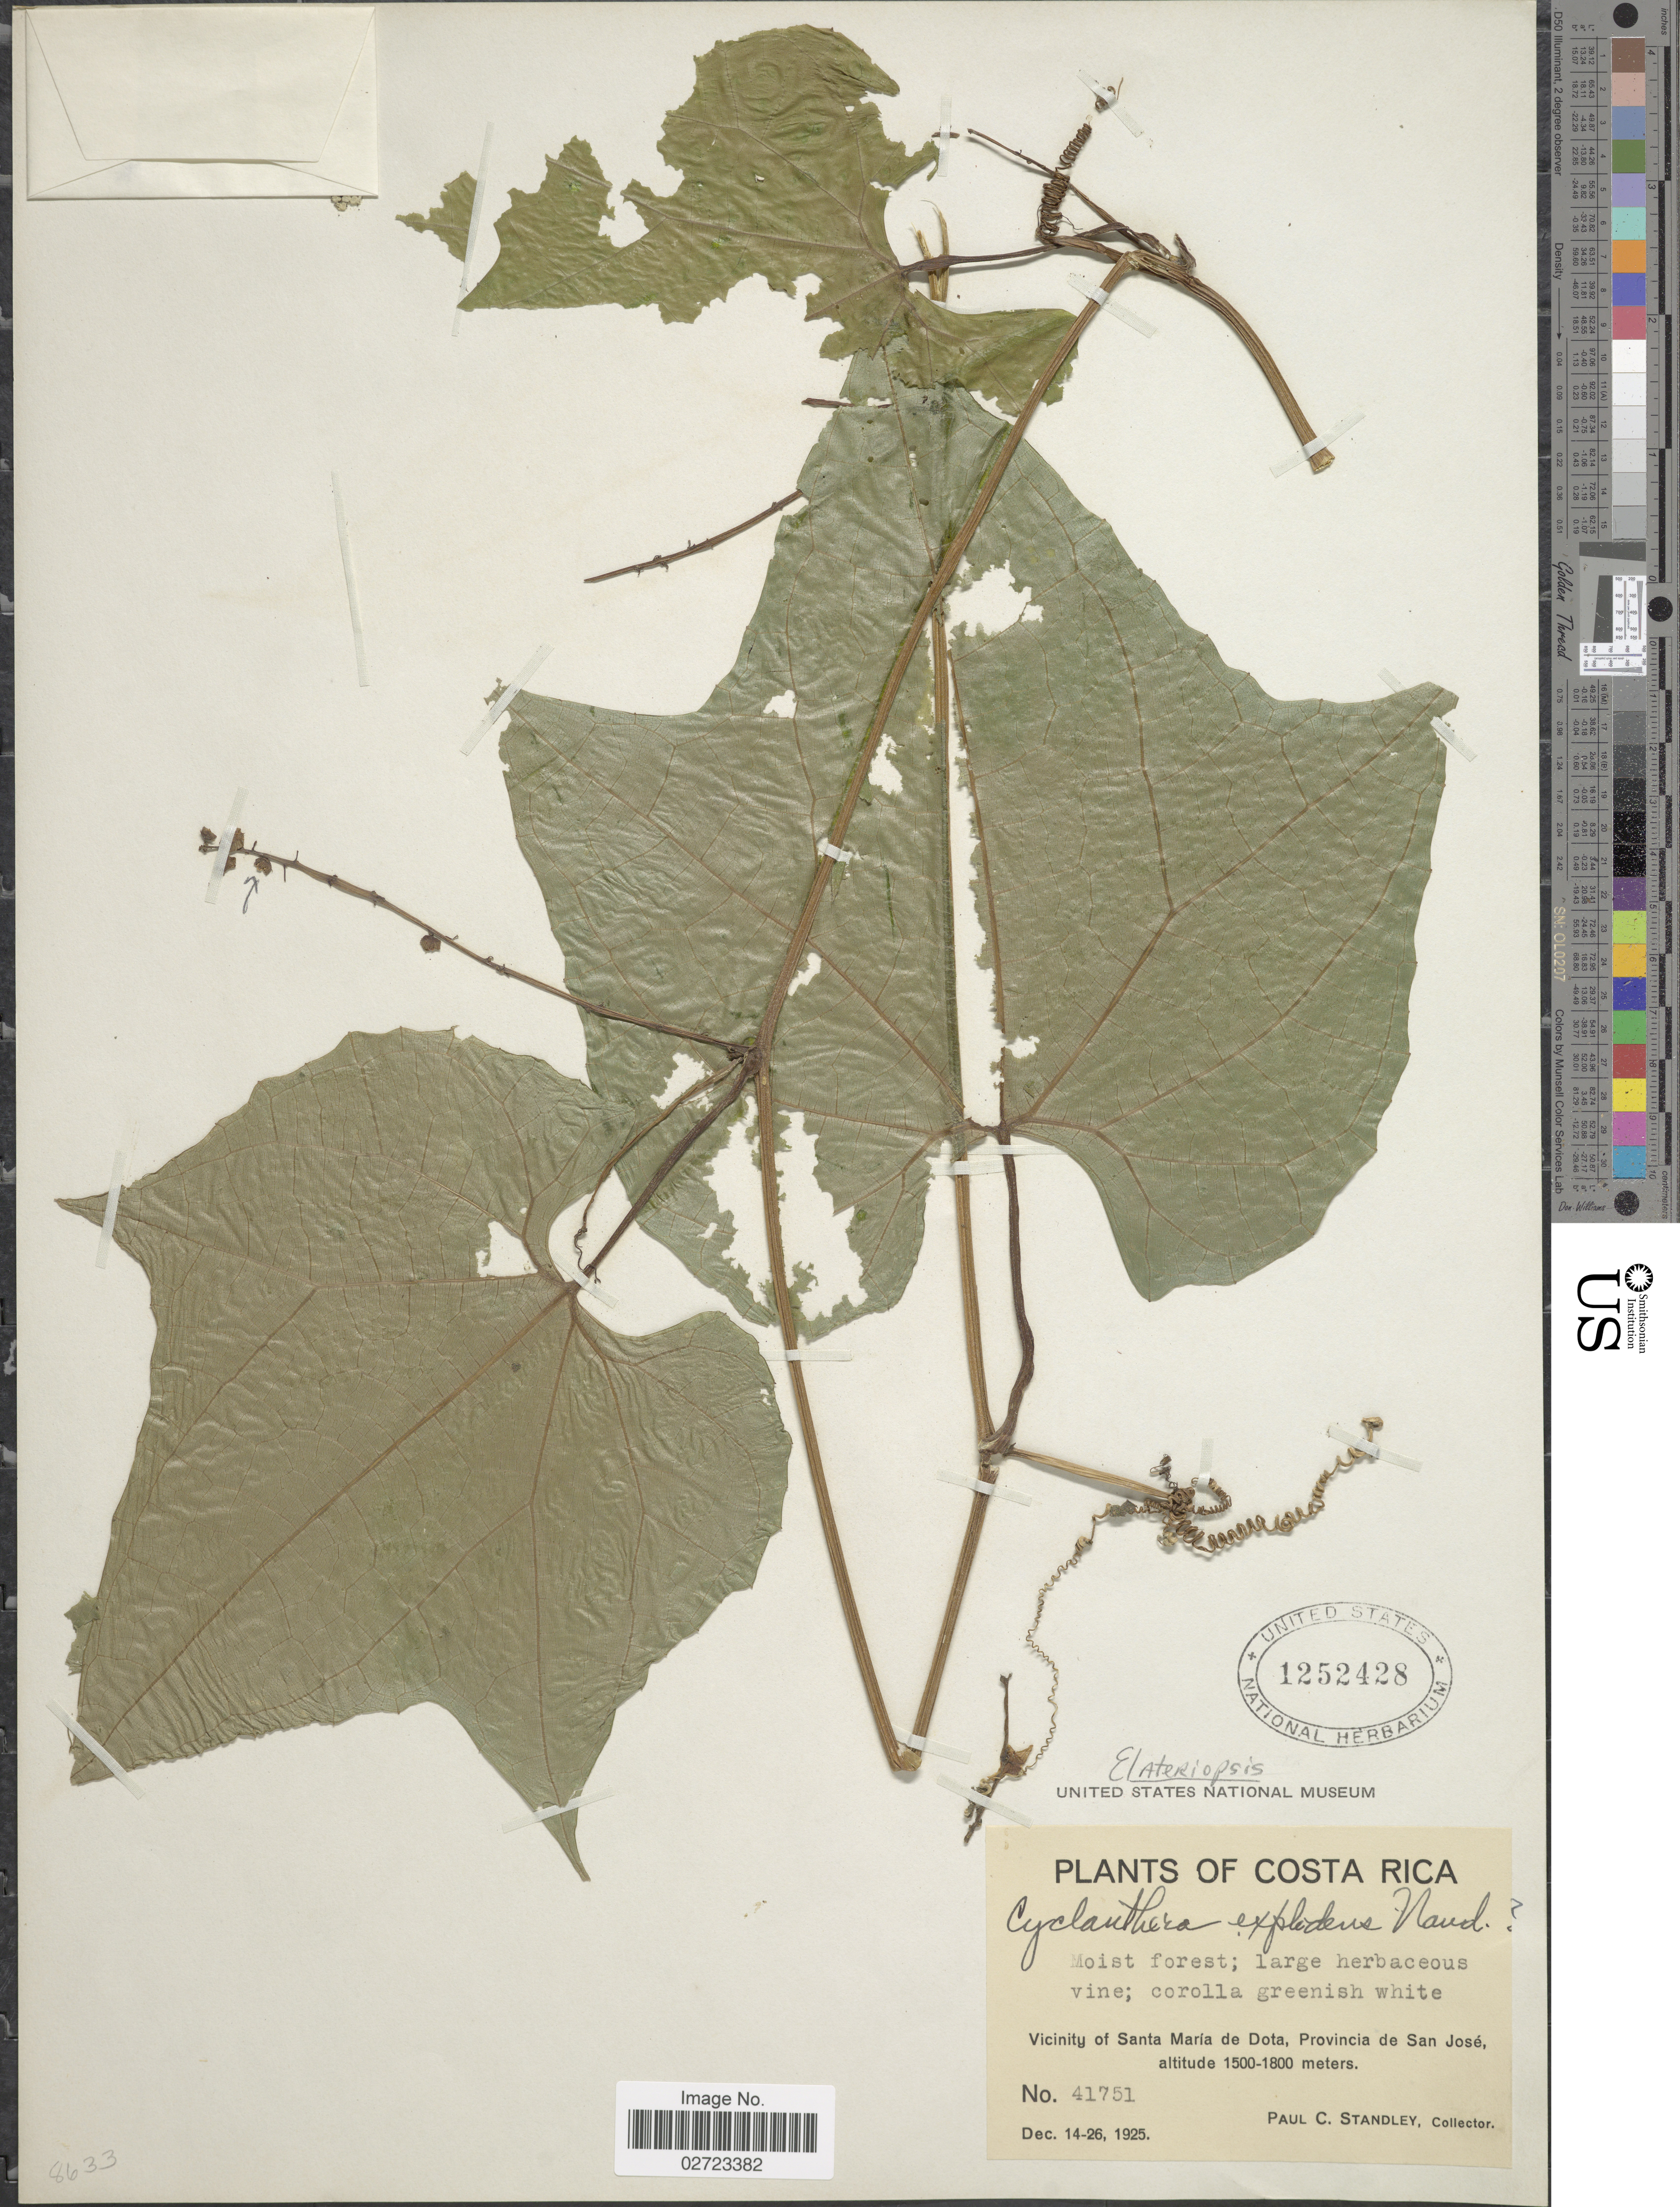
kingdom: Plantae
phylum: Tracheophyta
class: Magnoliopsida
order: Cucurbitales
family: Cucurbitaceae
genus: Hanburia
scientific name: Hanburia oerstedii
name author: (Cogn.) H. Schaef. & S.S. Renner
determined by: Strong, Mark T., (BOT), Smithsonian Institution - National Museum of Natural History (UNITED STATES)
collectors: P. C. Standley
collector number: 41751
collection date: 1925-12-14/1925-12-26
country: Costa Rica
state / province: San José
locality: Vicinity of Santa Maria de Dota.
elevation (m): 1500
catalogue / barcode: US 1252428